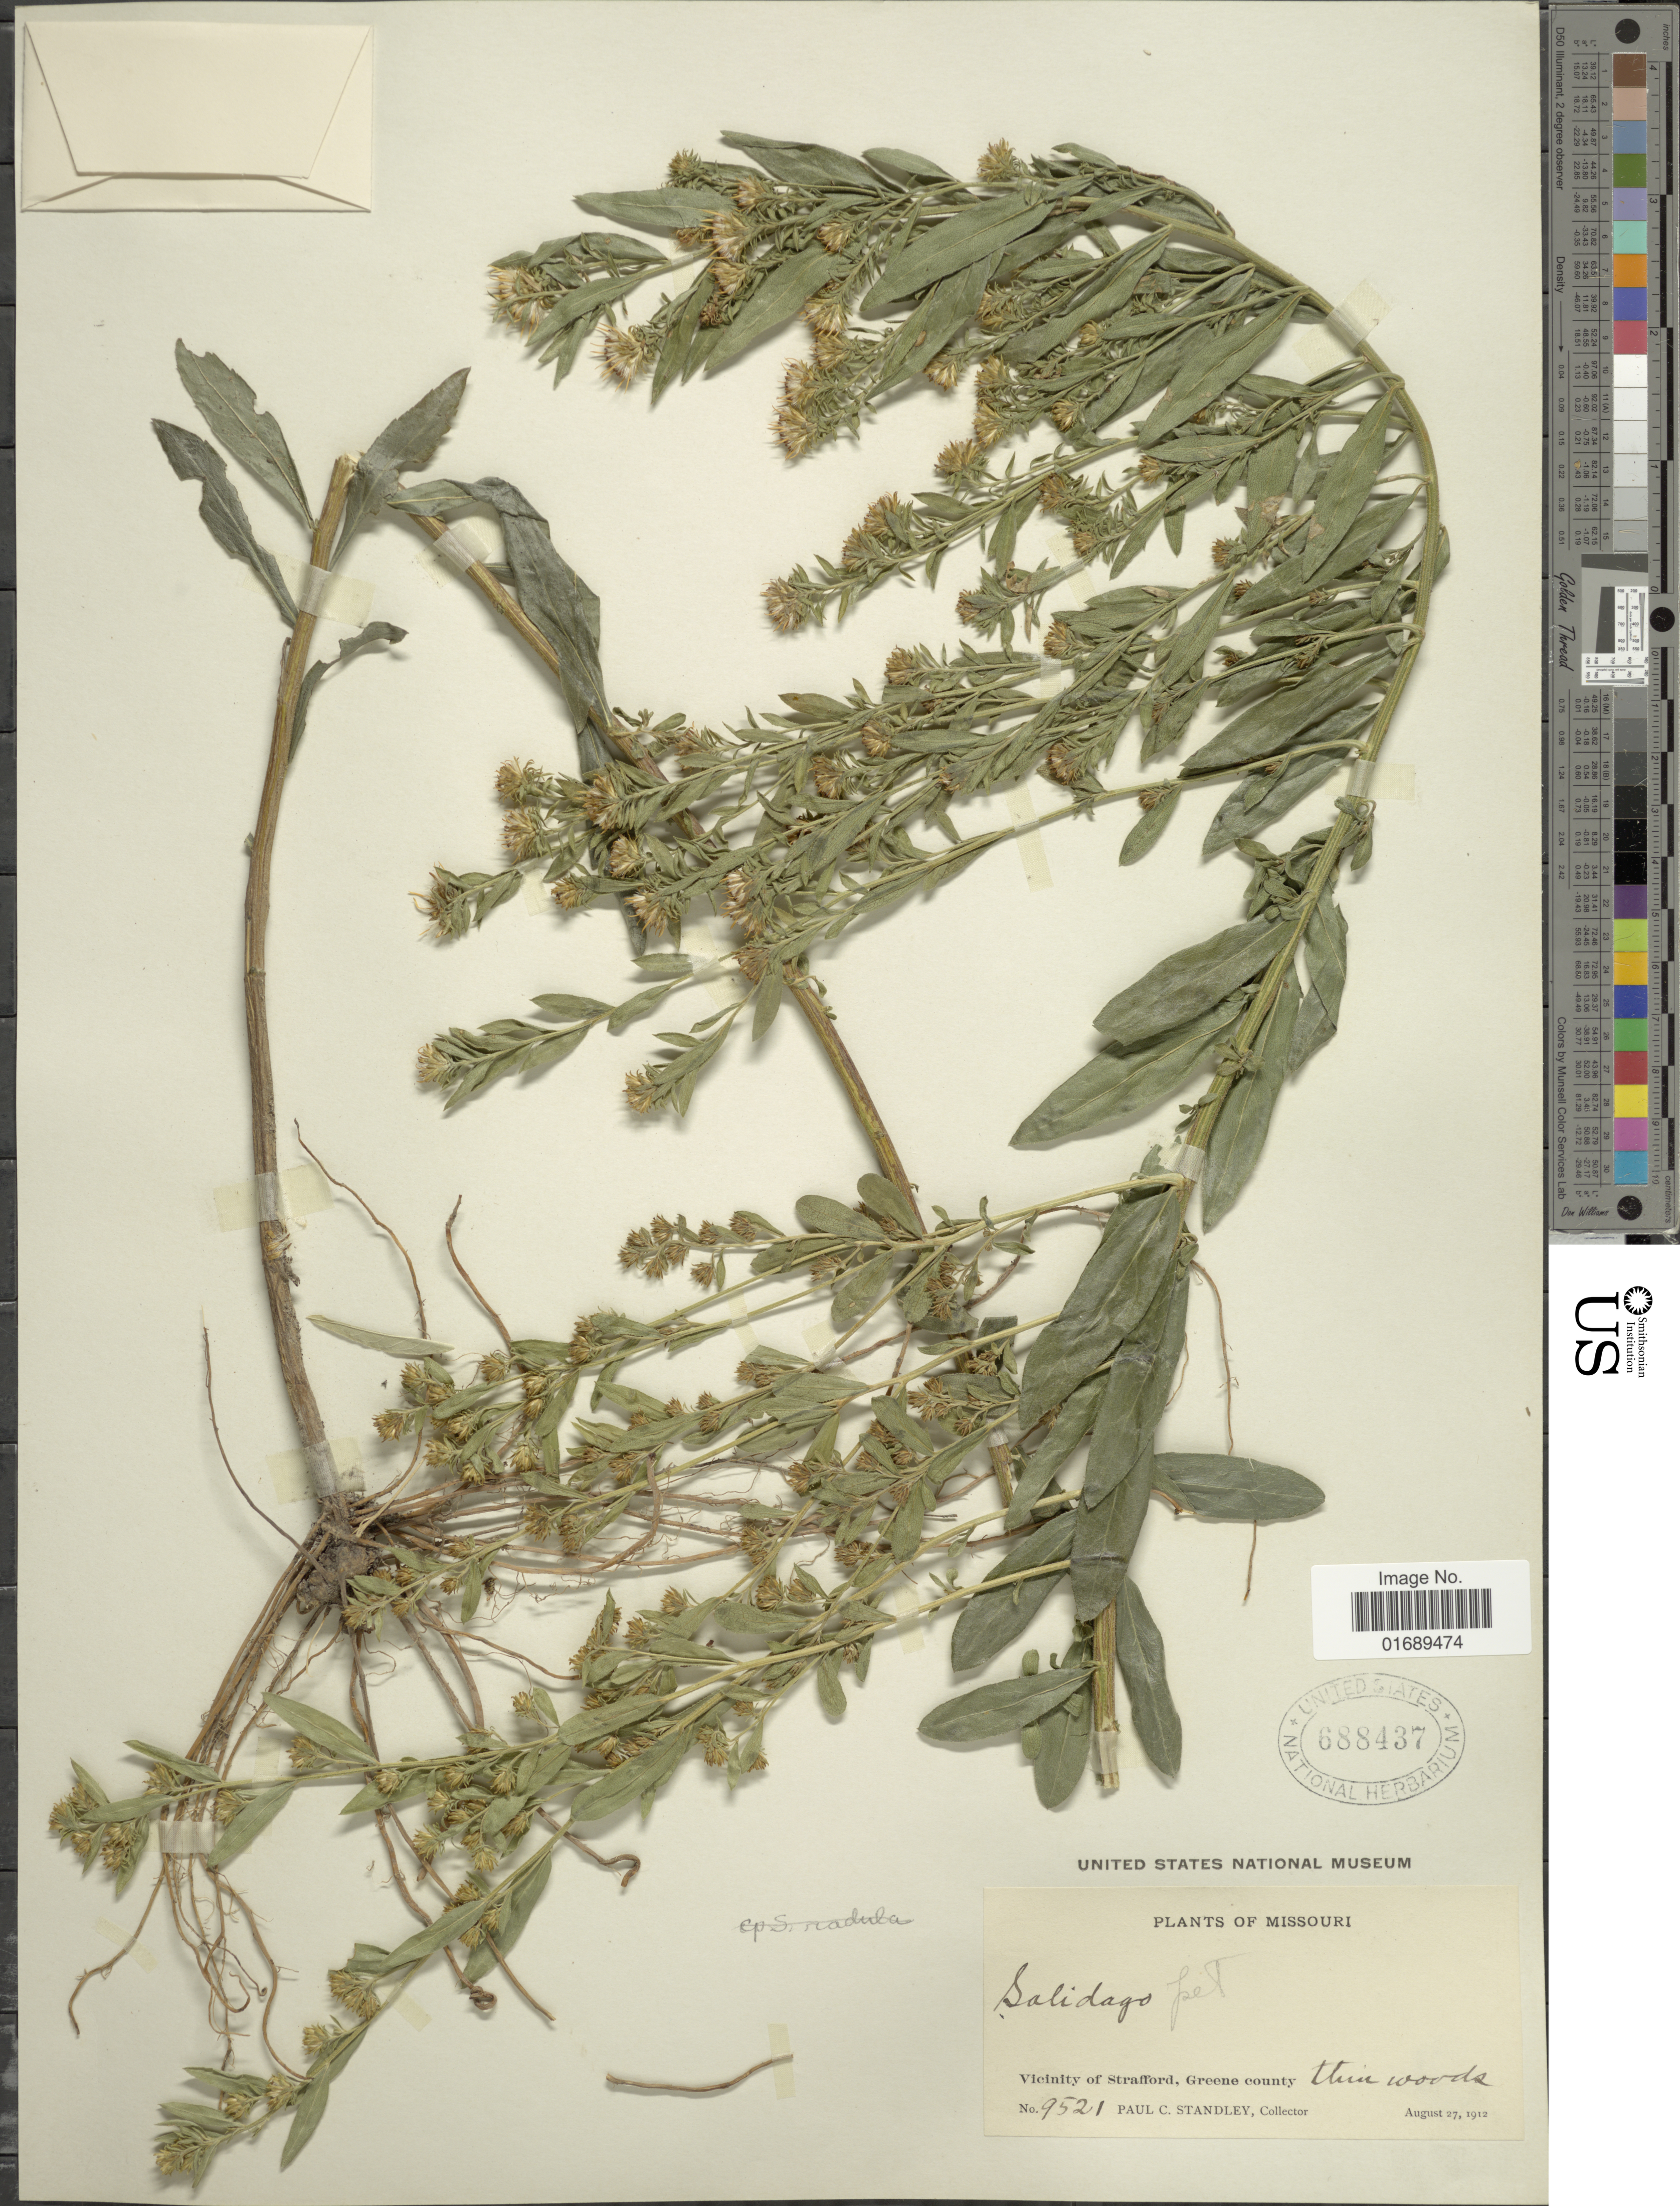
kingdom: Plantae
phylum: Tracheophyta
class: Magnoliopsida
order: Asterales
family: Asteraceae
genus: Solidago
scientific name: Solidago petiolaris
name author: Aiton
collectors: P. C. Standley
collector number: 9521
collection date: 1912-08-27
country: United States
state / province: Missouri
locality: Vicinity of Strafford, Greene County, thin woods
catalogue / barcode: US 688437